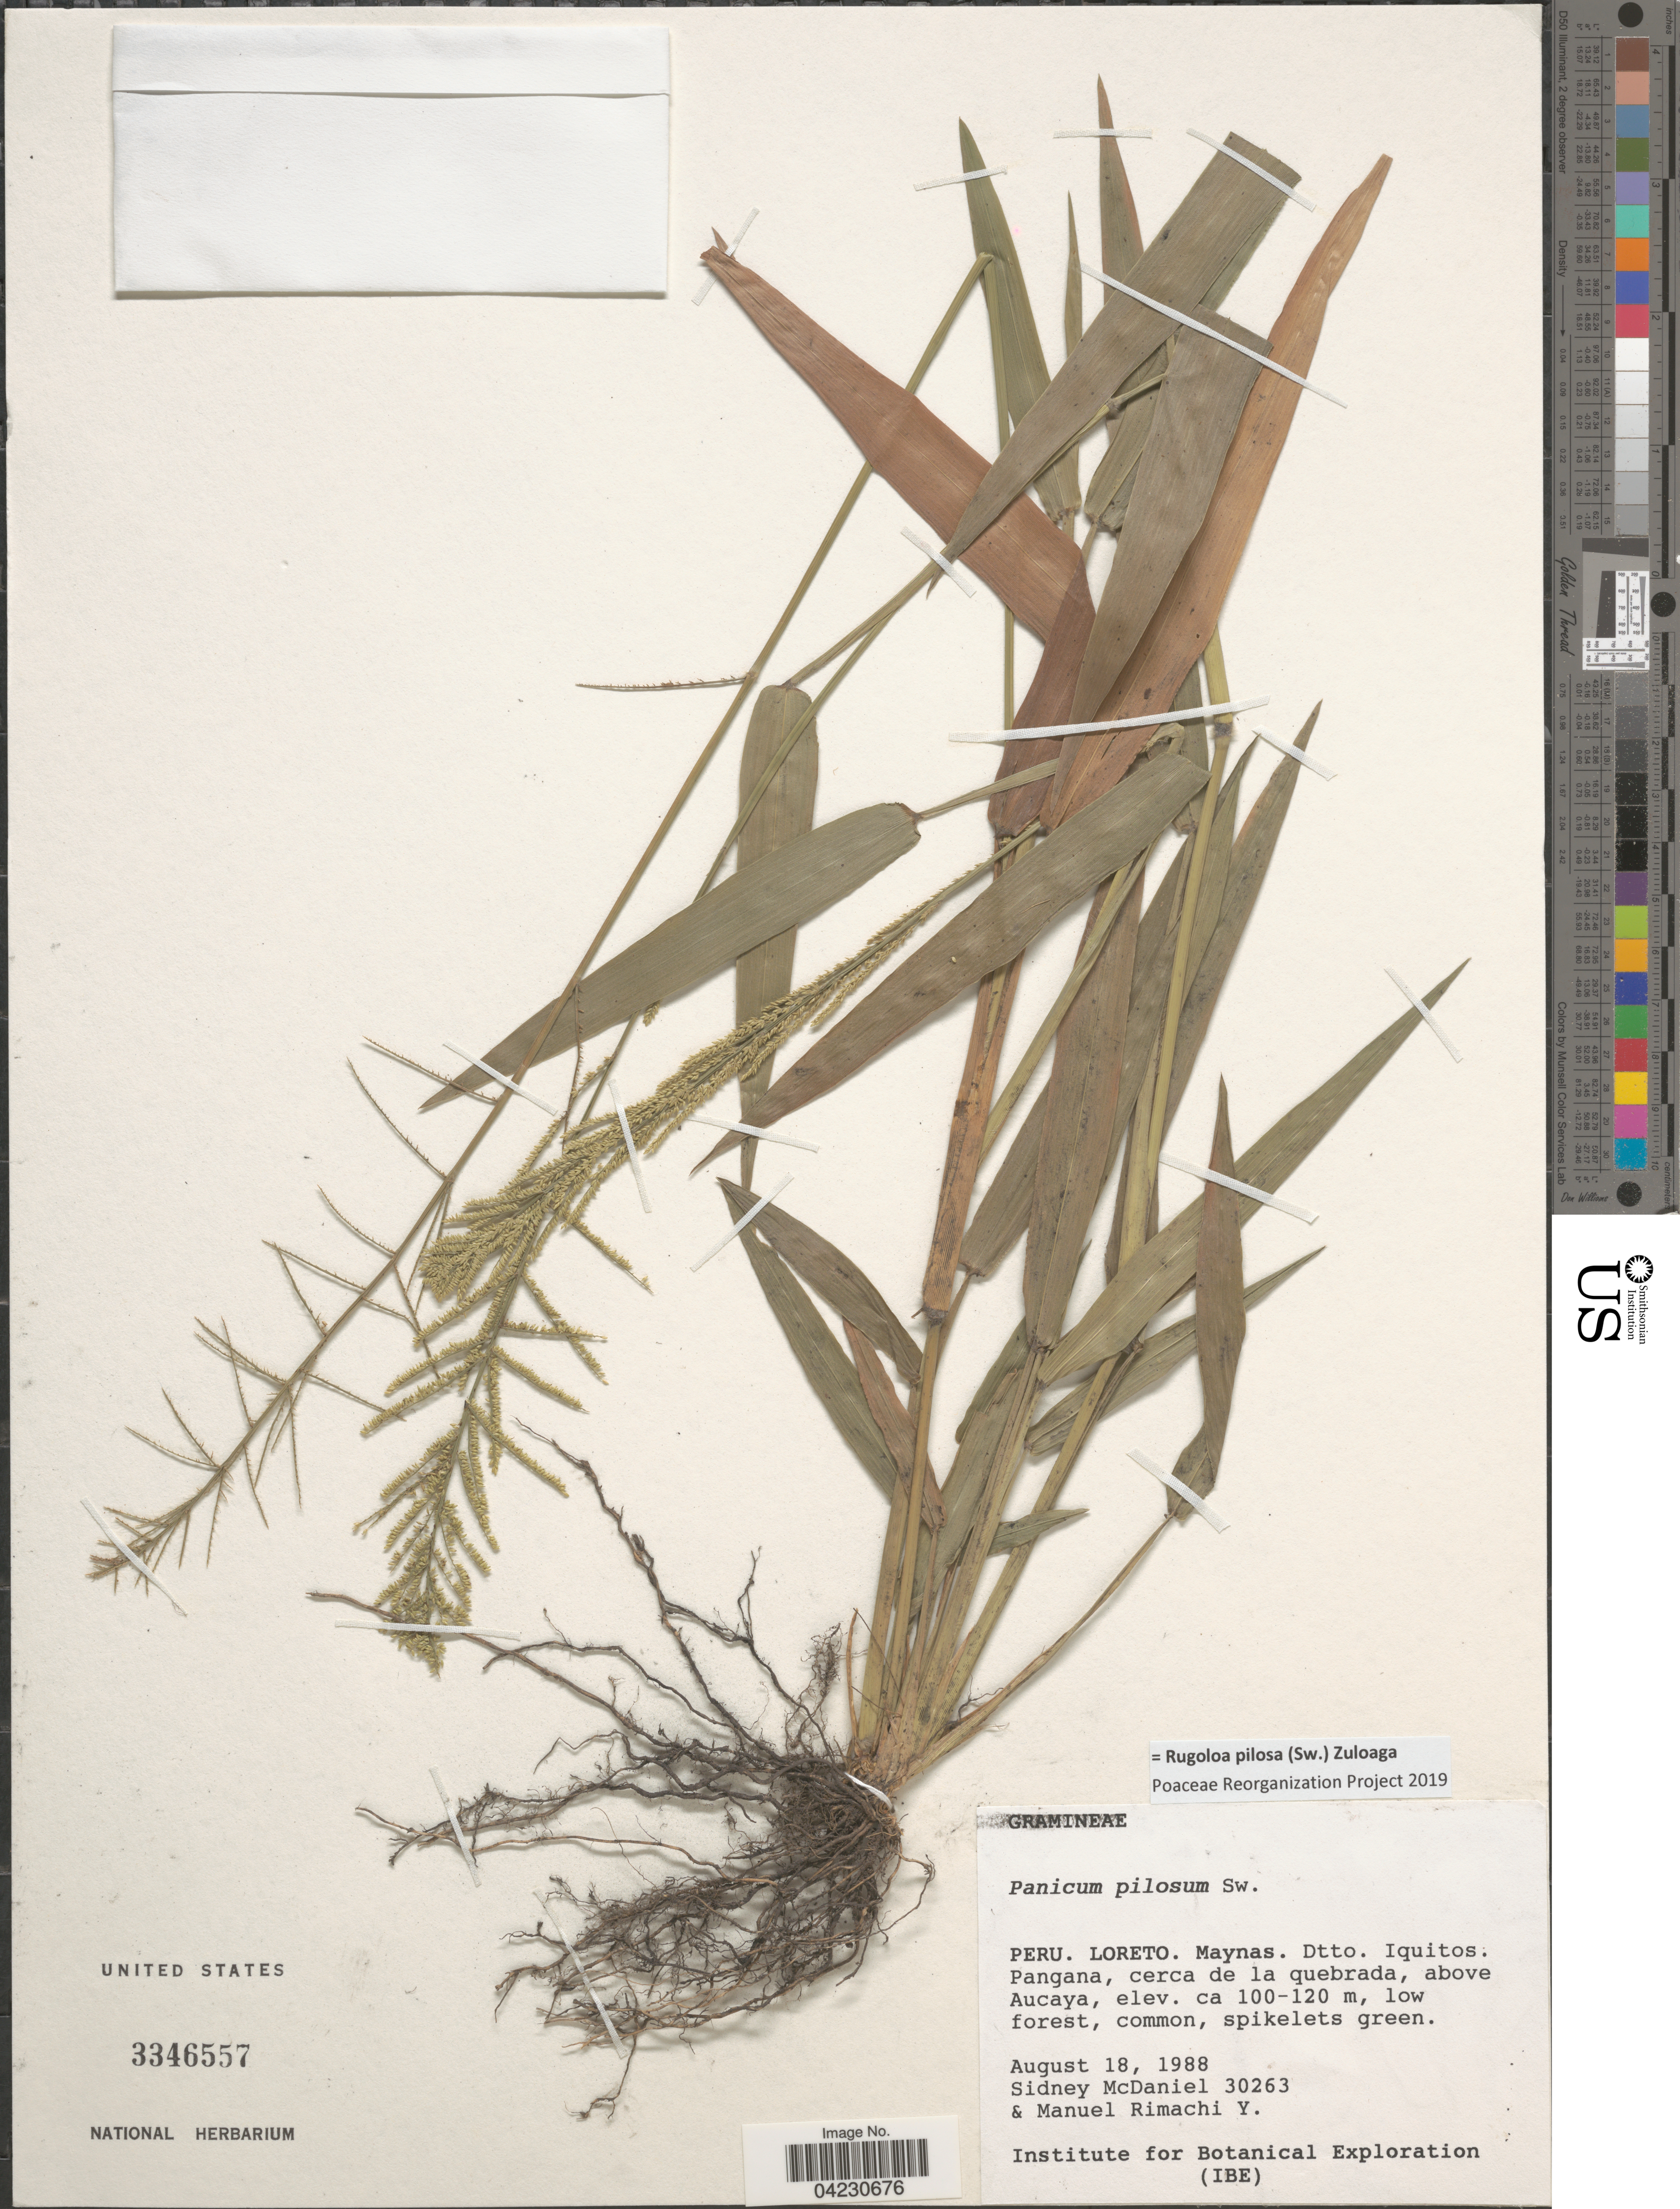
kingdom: Plantae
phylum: Tracheophyta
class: Liliopsida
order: Poales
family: Poaceae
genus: Rugoloa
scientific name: Rugoloa pilosa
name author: (Sw.) Zuloaga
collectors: S. McDaniel & M. Rimachi Y.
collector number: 30263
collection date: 1988-08-18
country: Peru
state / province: Loreto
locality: Maynas. Dtto. Iquitos. Pangana, cerca de la quebrada, above Aucaya. Institute for Botanical Exploration (IBE).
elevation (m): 100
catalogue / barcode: US 3346557